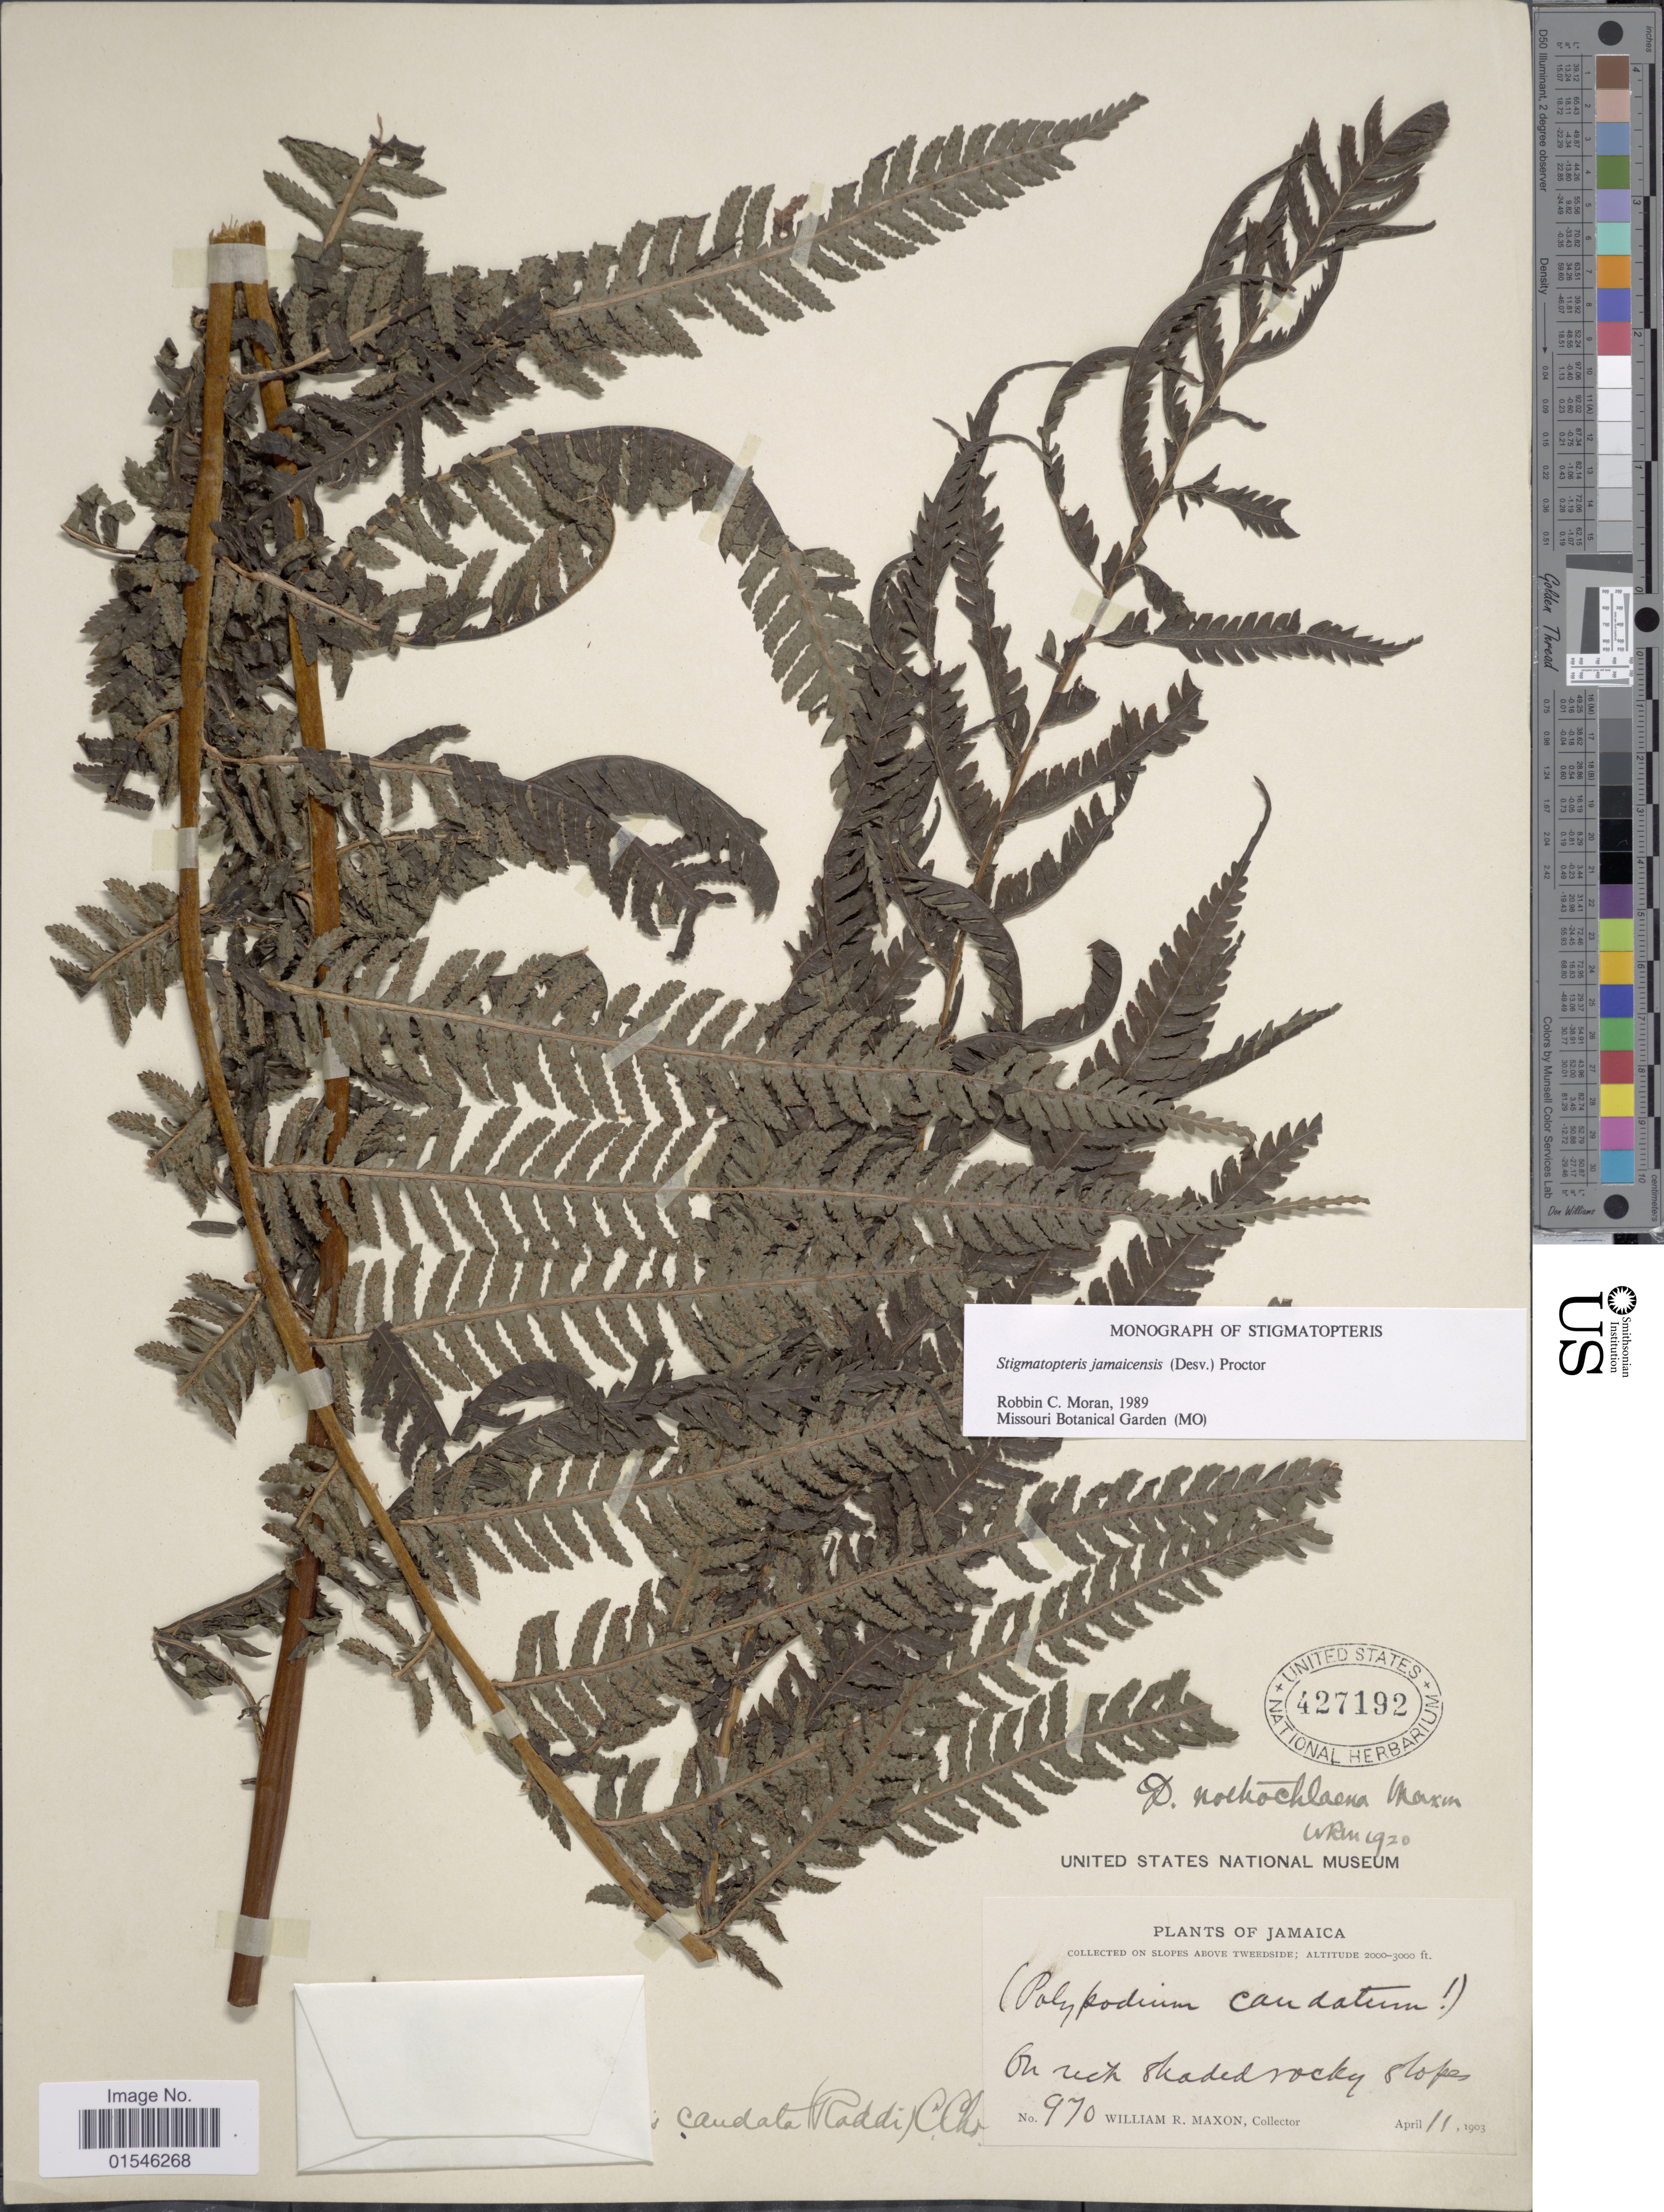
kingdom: Plantae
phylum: Tracheophyta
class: Polypodiopsida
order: Polypodiales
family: Dryopteridaceae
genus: Stigmatopteris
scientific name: Stigmatopteris jamaicensis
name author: (Desv.) Proctor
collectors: W. R. Maxon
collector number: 970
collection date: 1903-04-11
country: Jamaica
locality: On slopes above Tweeside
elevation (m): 610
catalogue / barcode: US 427192